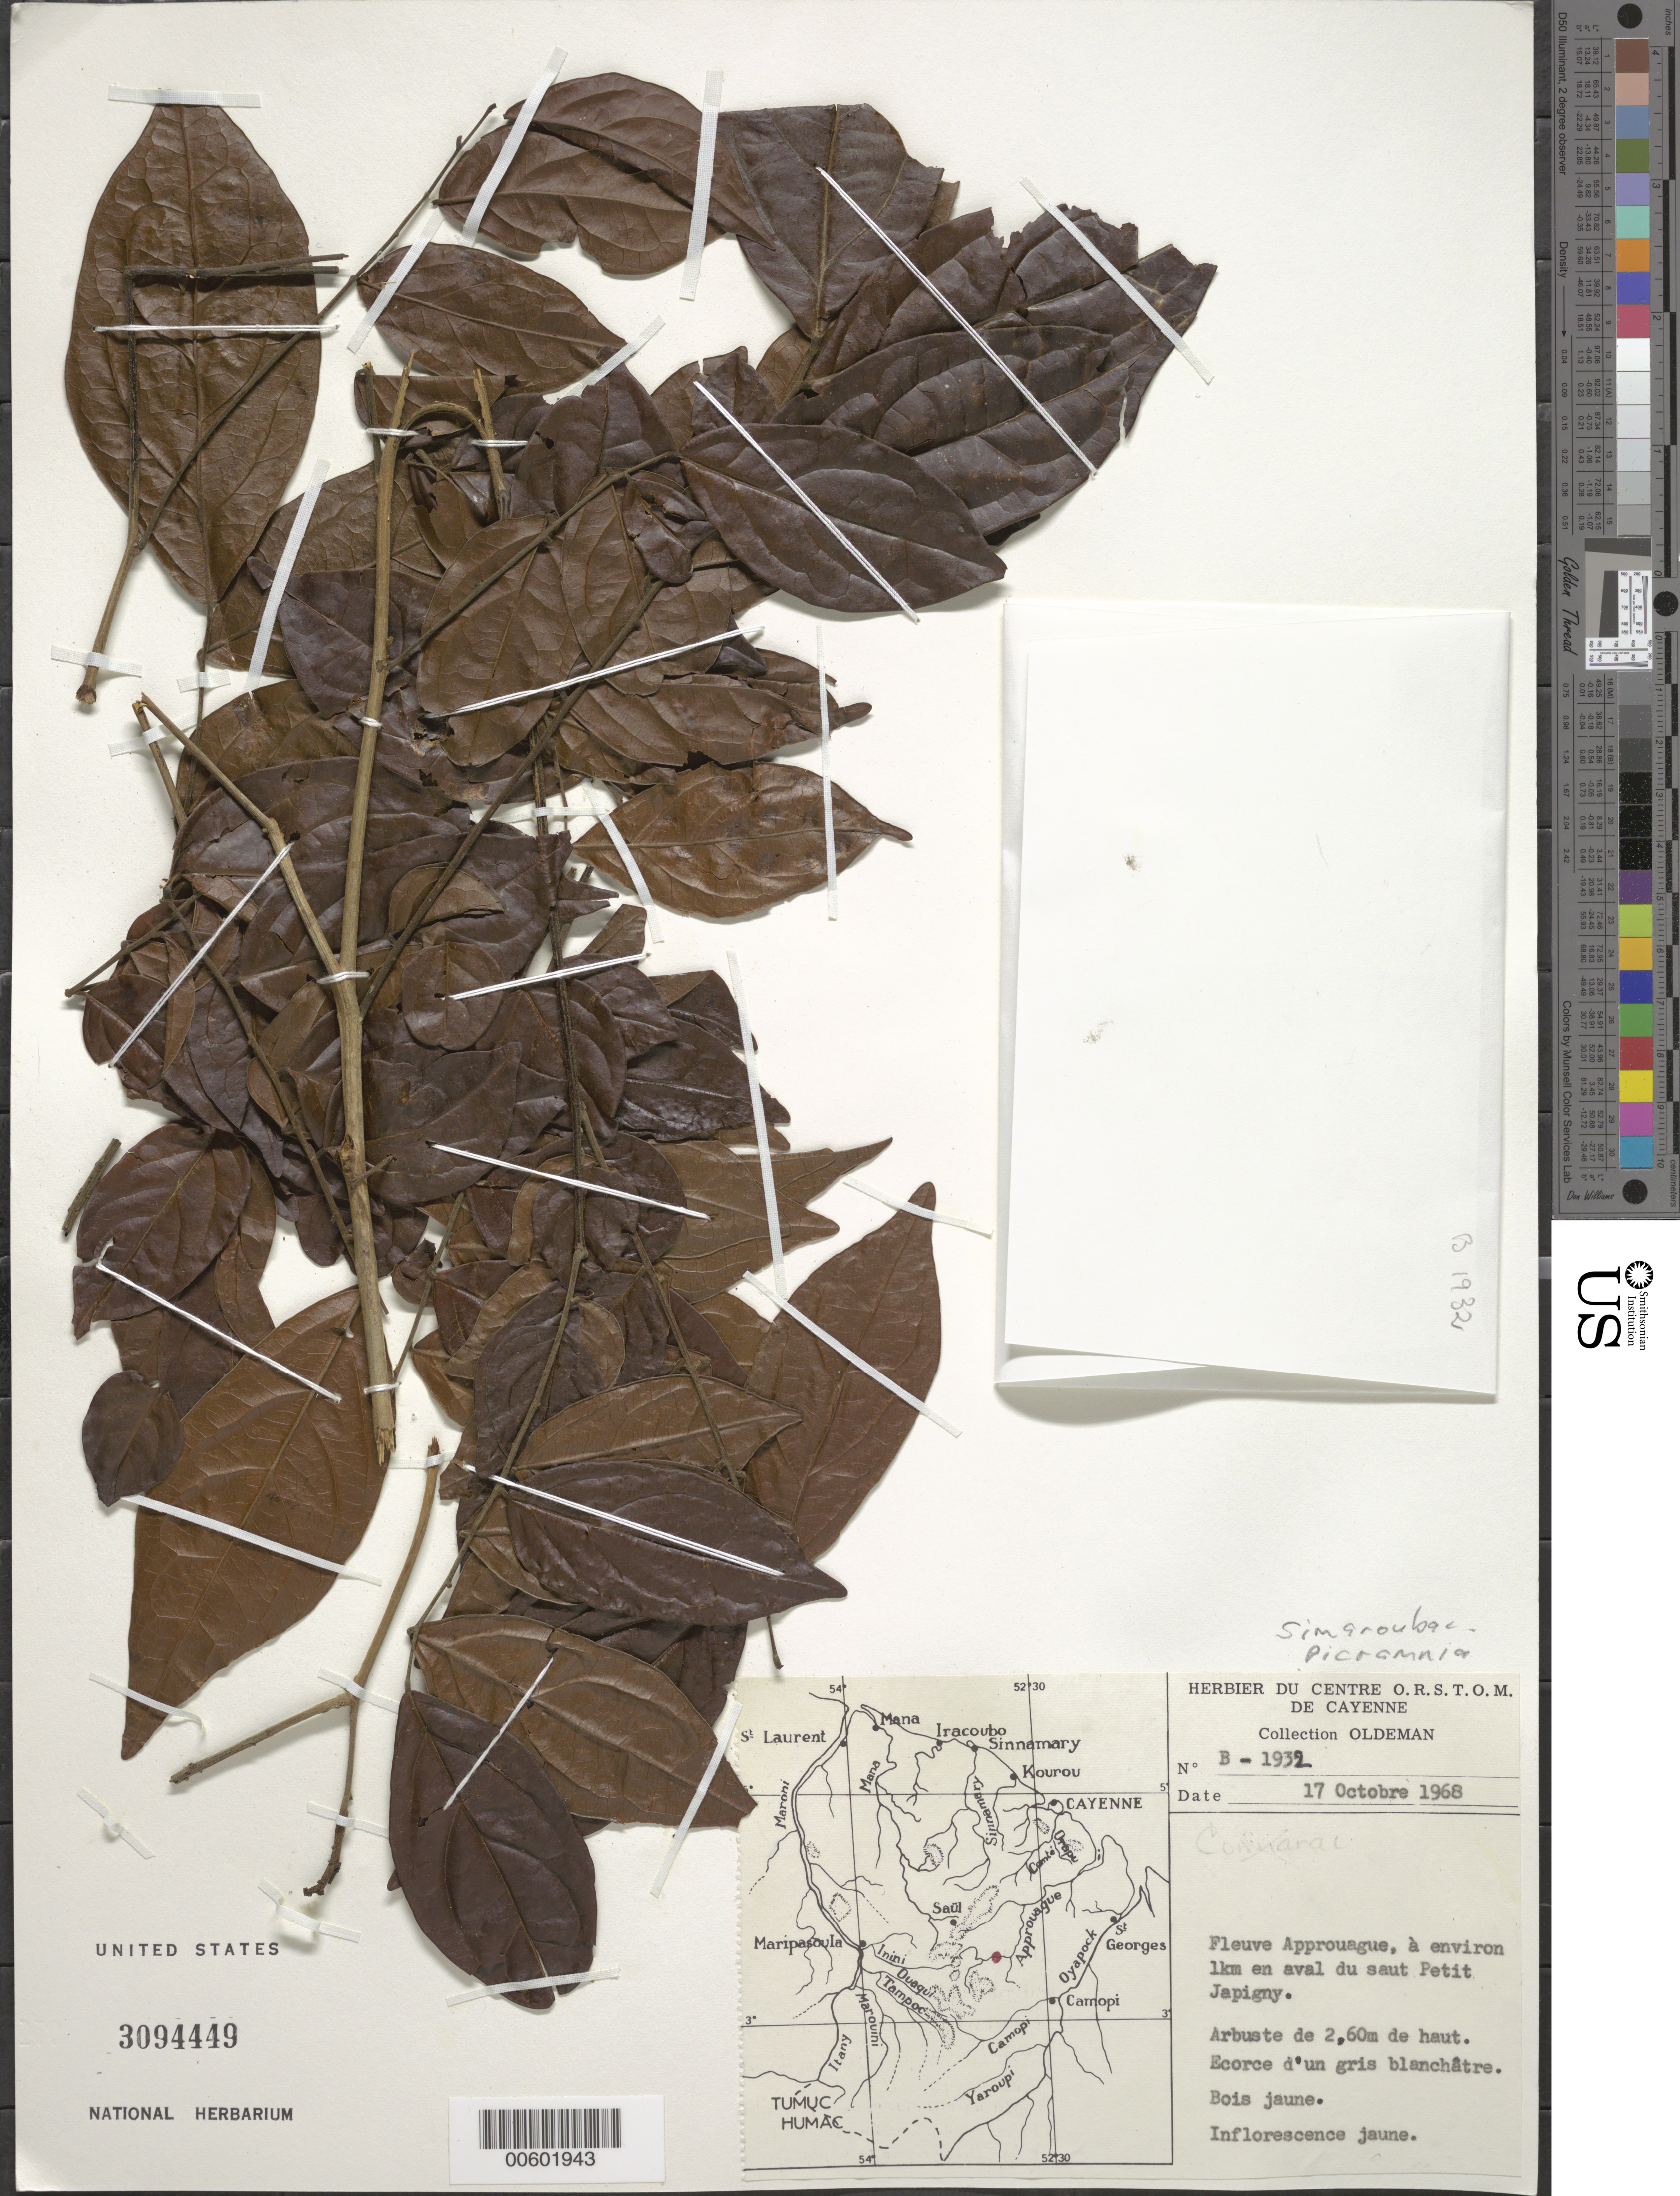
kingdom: Plantae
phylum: Tracheophyta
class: Magnoliopsida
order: Picramniales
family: Picramniaceae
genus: Picramnia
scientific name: Picramnia sp.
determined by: Liesner, R. L.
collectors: R. Oldeman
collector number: B 1932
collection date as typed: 17-Oct-68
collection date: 1968-10-17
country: French Guiana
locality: Approuague R., a environ 1 km en aval du saut Petit Japigny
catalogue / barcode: US 3094449